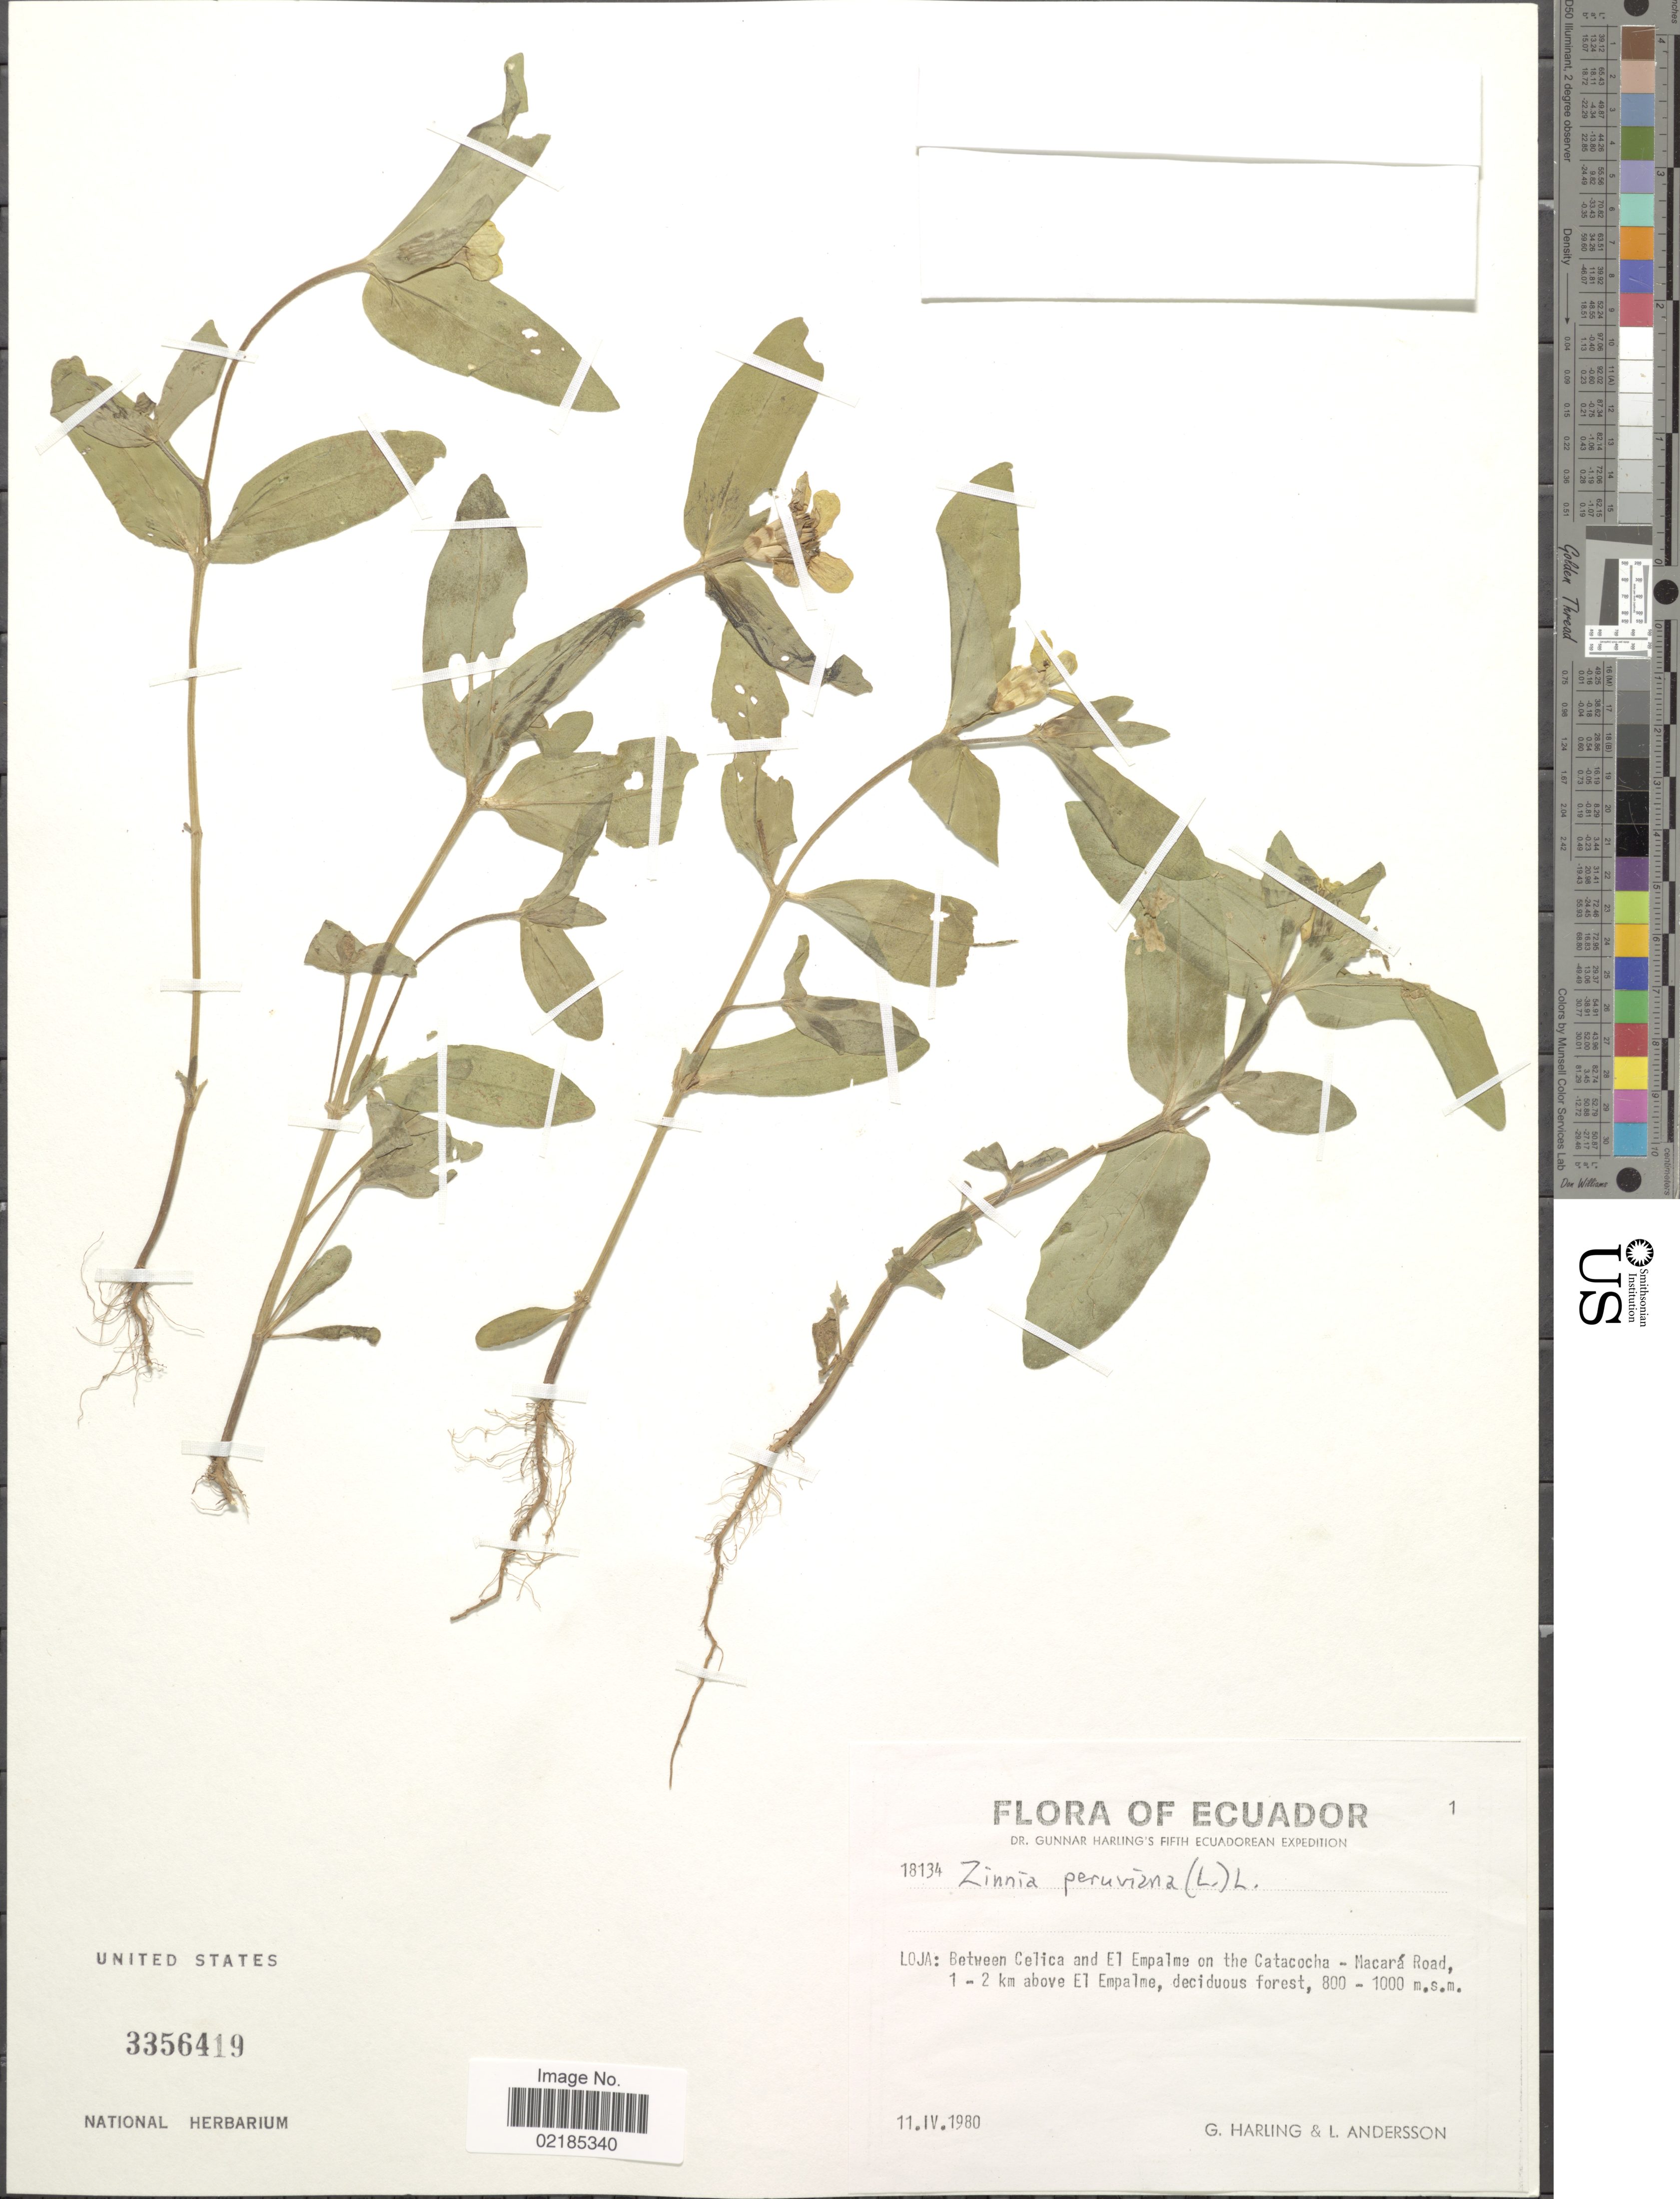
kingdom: Plantae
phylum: Tracheophyta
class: Magnoliopsida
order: Asterales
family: Asteraceae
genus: Zinnia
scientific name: Zinnia multiflora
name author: L.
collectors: G. Harling & L. Andersson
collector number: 18134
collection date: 1980-04-11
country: Ecuador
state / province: Loja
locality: Between Celica and El Empalme on the Catacocha - Macara Road. 1-2 km above El Empalme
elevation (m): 800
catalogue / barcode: US 3356419